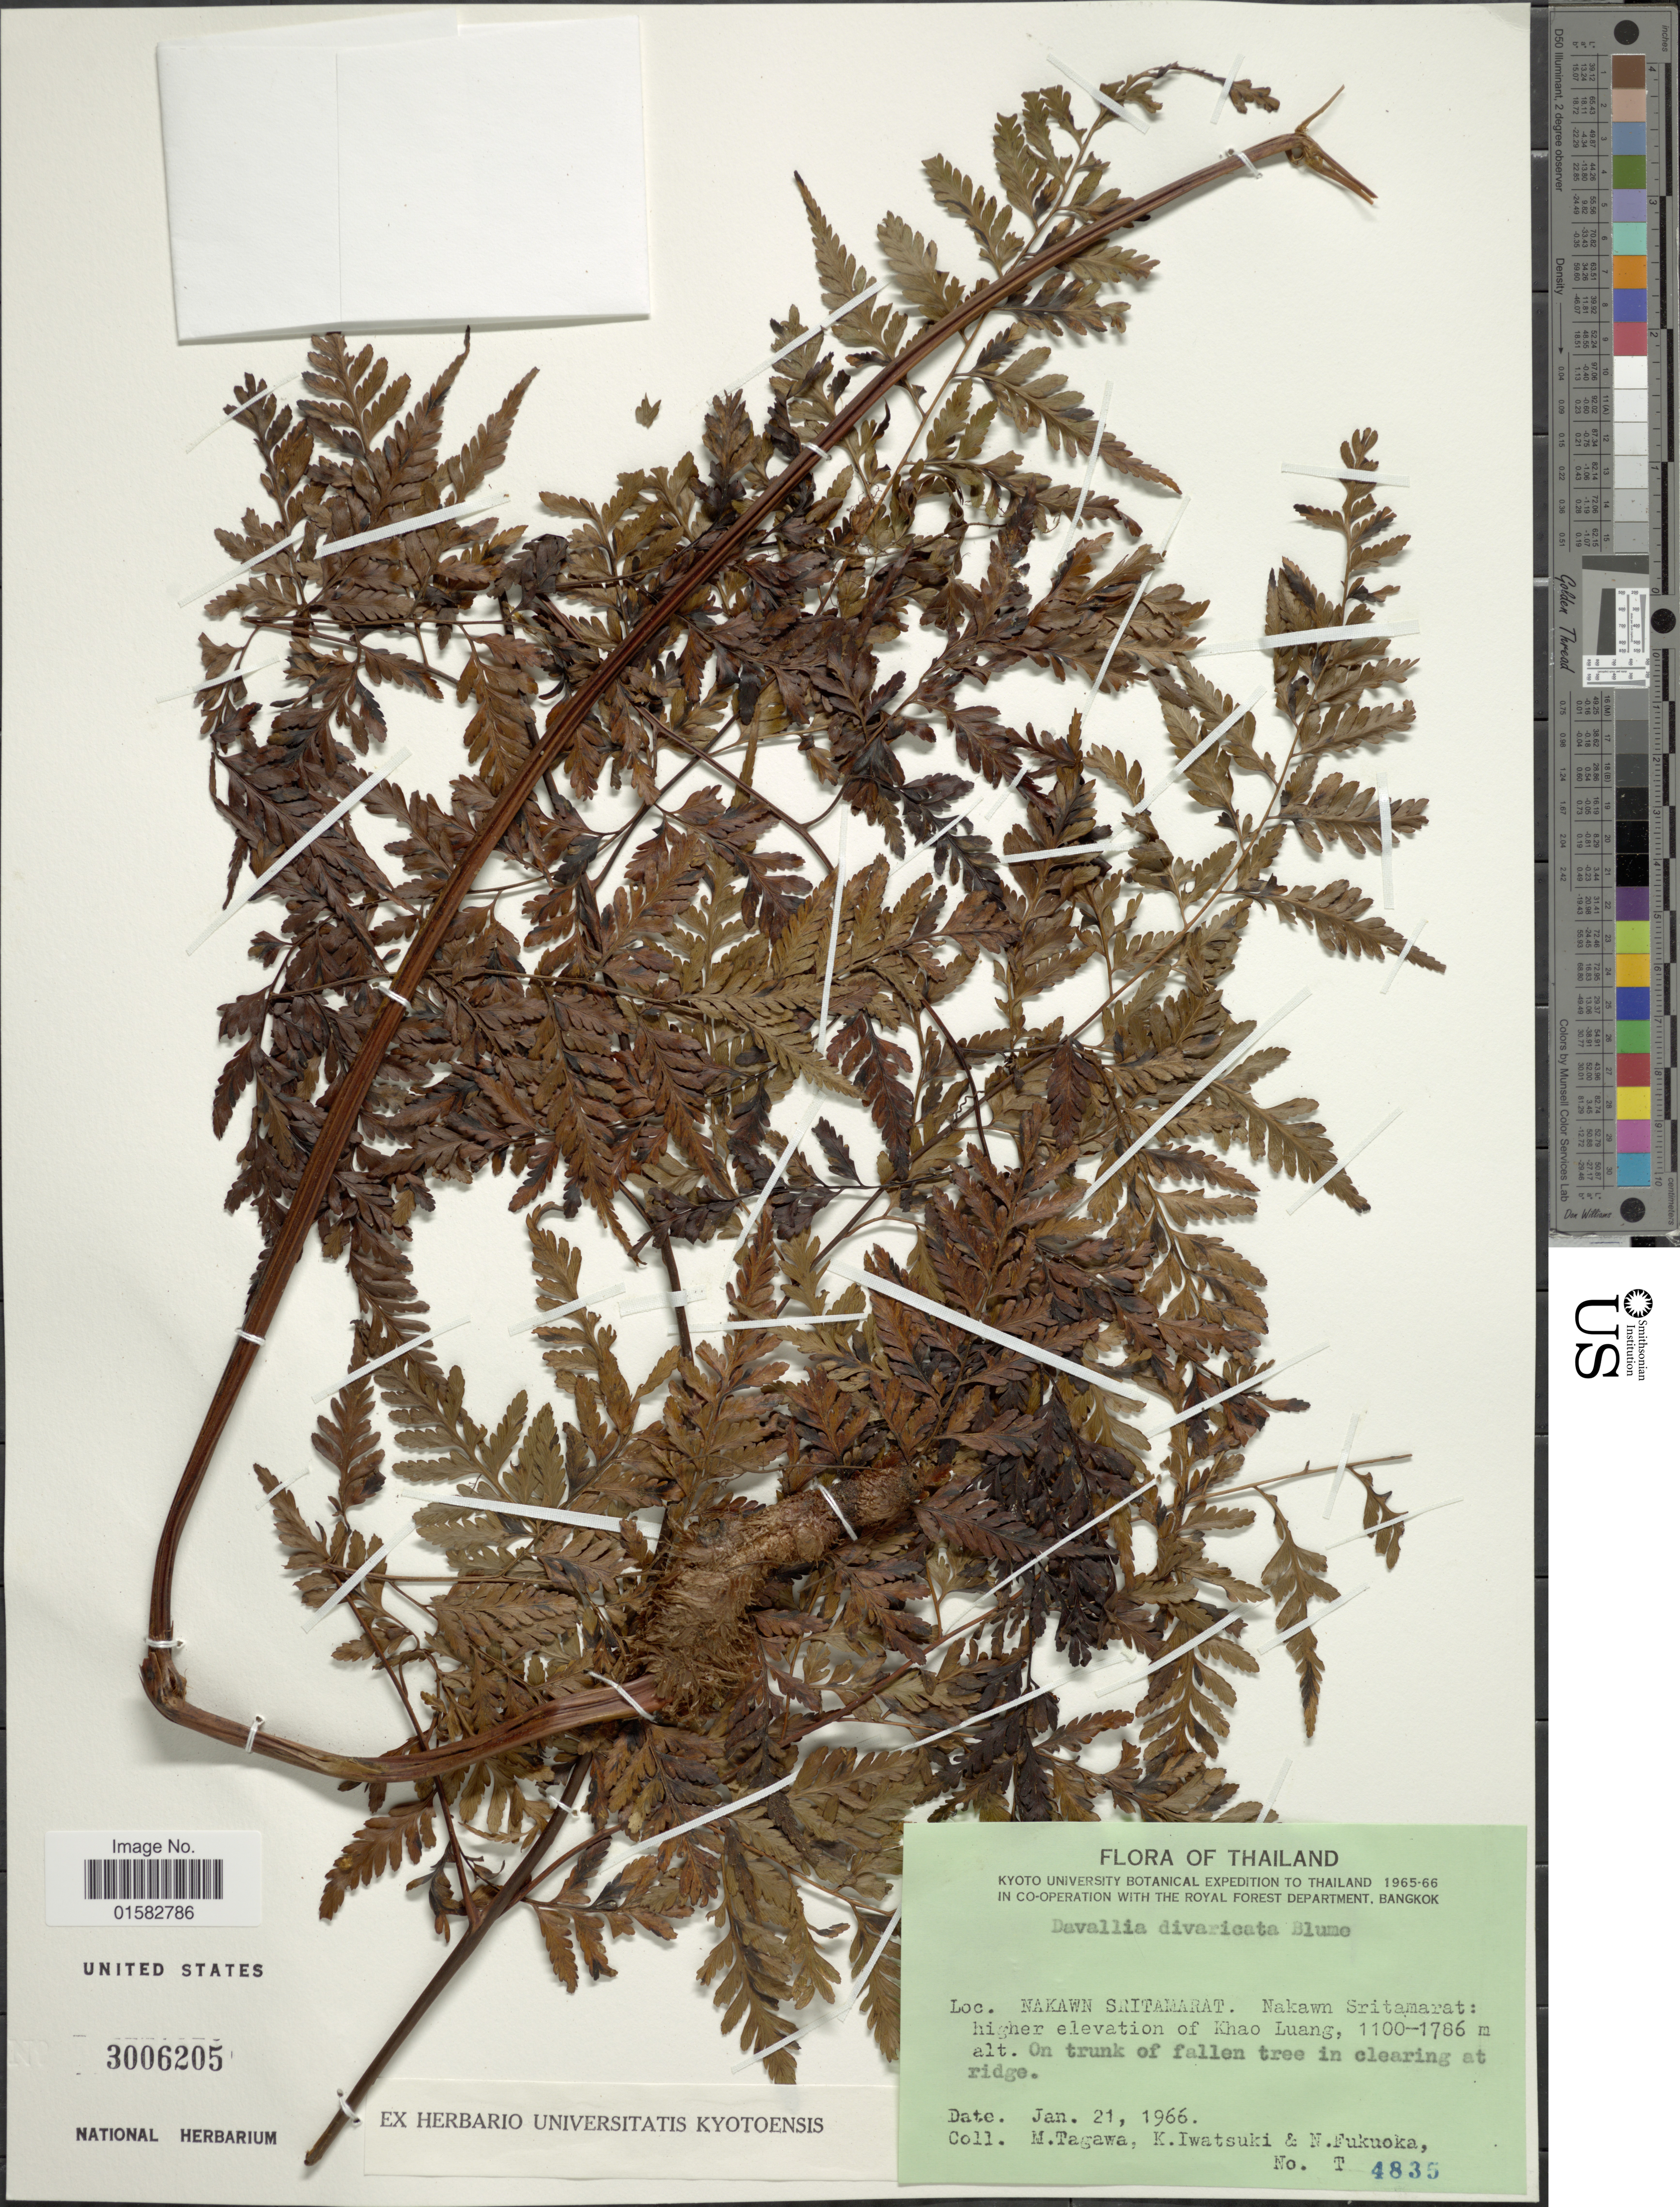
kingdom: Plantae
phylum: Tracheophyta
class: Polypodiopsida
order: Polypodiales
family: Davalliaceae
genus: Davallia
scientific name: Davallia divaricata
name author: Blume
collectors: M. Tagawa, K. Iwatsuki & N. Fukuoka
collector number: T 4835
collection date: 1966-01-21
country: Thailand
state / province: Nakhon Si Thammarat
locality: Nakawn Sritamarat: Higher Elevation of Khao Luang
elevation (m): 1100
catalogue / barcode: US 3006205